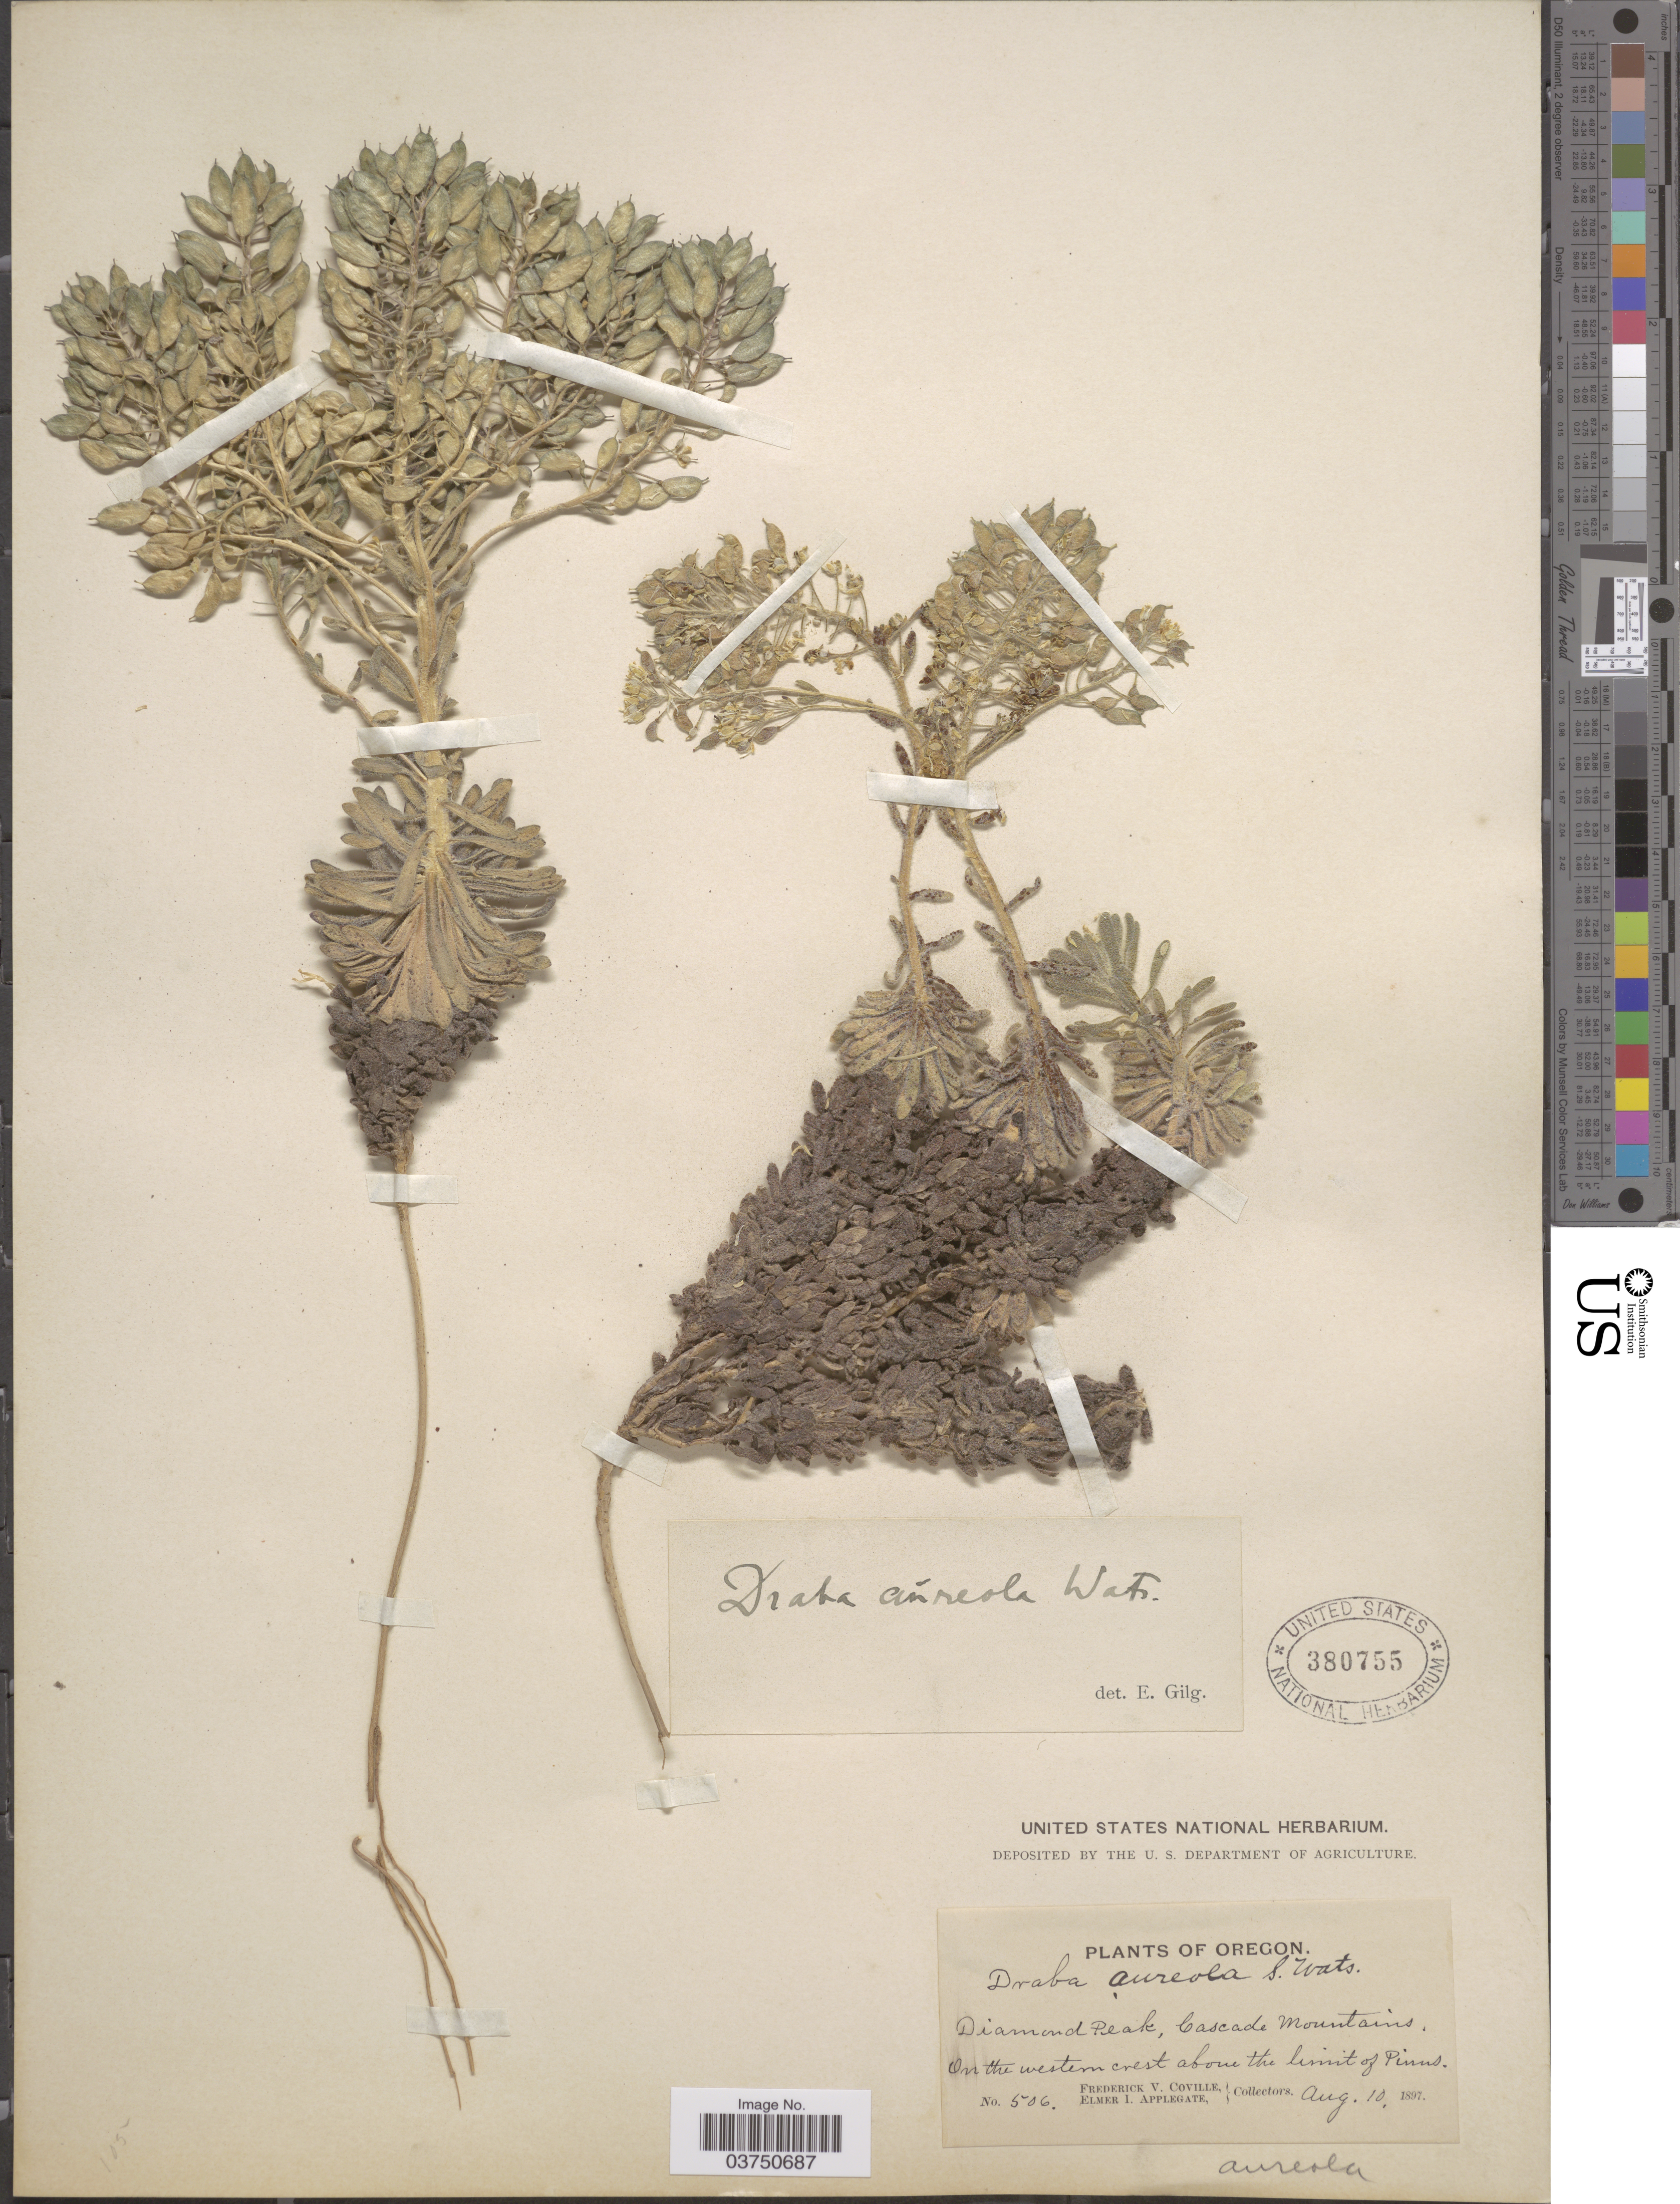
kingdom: Plantae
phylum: Tracheophyta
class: Magnoliopsida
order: Brassicales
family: Brassicaceae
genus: Draba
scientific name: Draba aureola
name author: S. Watson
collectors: F. V. Coville & E. I. Applegate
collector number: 506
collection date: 1897-08-10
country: United States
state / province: Oregon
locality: Diamond Peak, Cascade Mountains. On the western crest above the limit of Pinus.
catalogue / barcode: US 380755